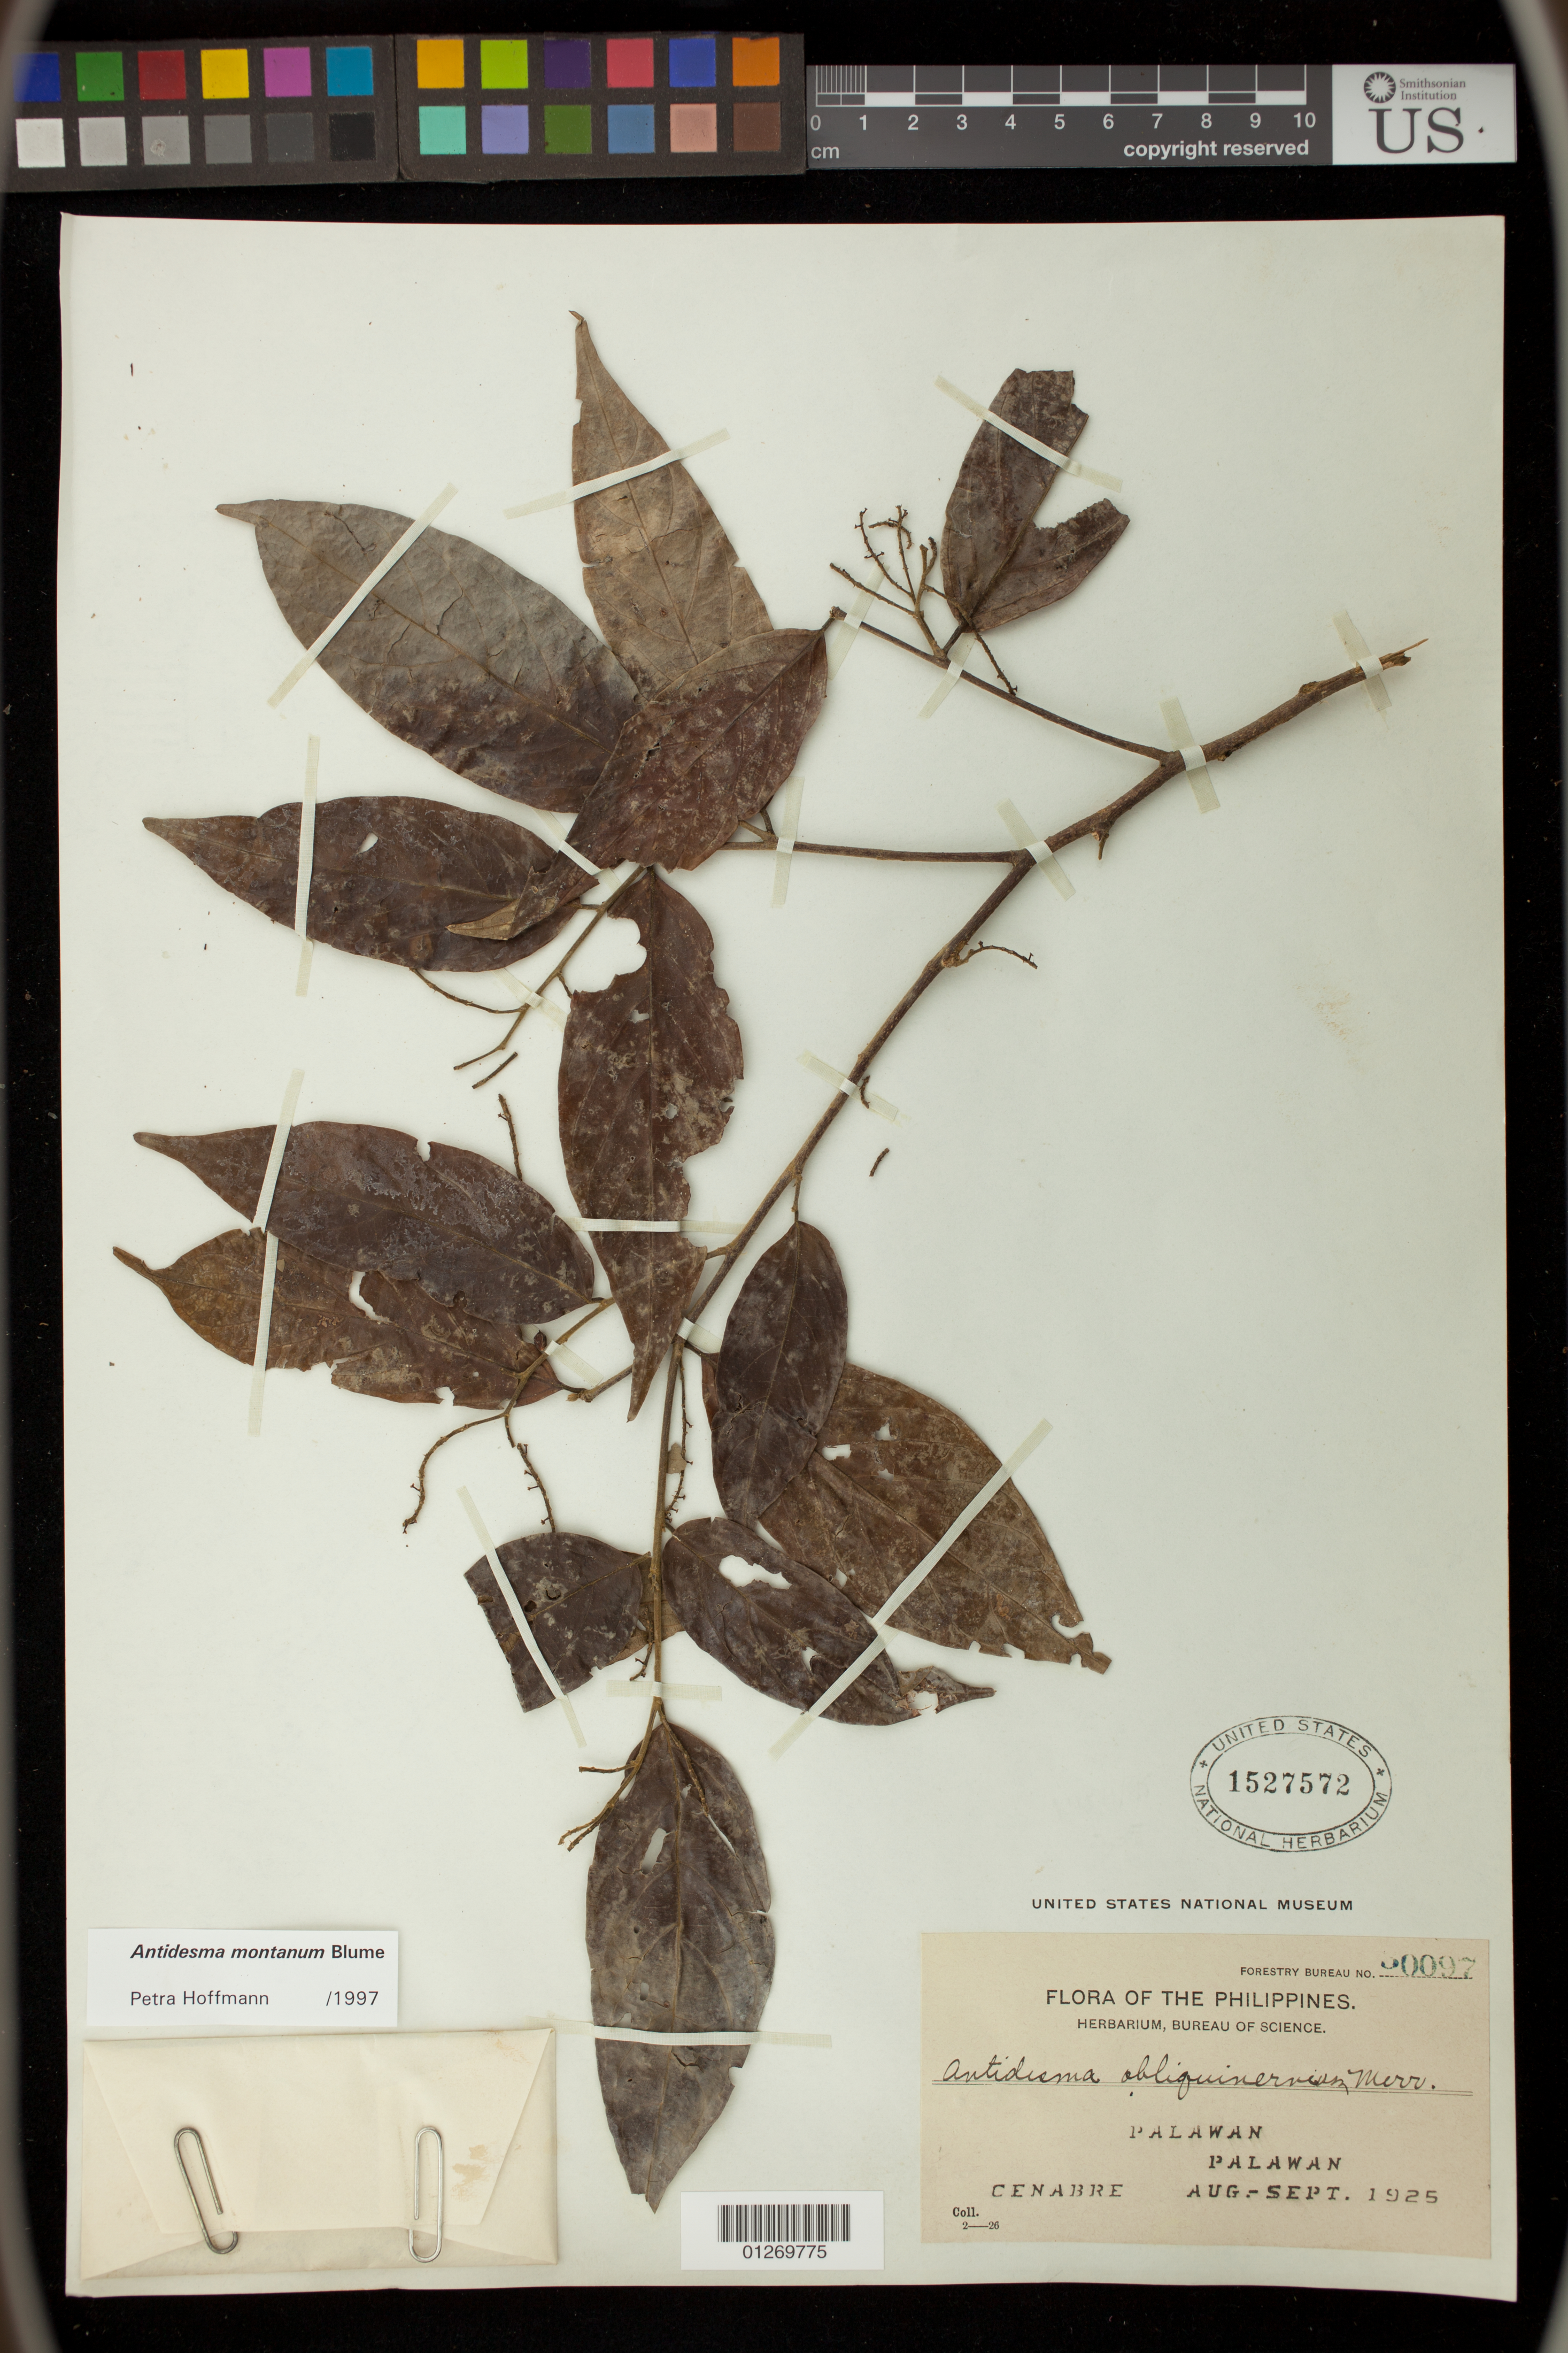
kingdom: Plantae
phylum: Tracheophyta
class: Magnoliopsida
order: Malpighiales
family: Phyllanthaceae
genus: Antidesma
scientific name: Antidesma montanum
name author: Blume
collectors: A. Cenabre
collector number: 30097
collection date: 1925-08/1925-09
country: Philippines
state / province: Mimaropa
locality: Province of Palawan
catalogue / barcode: US 1527572